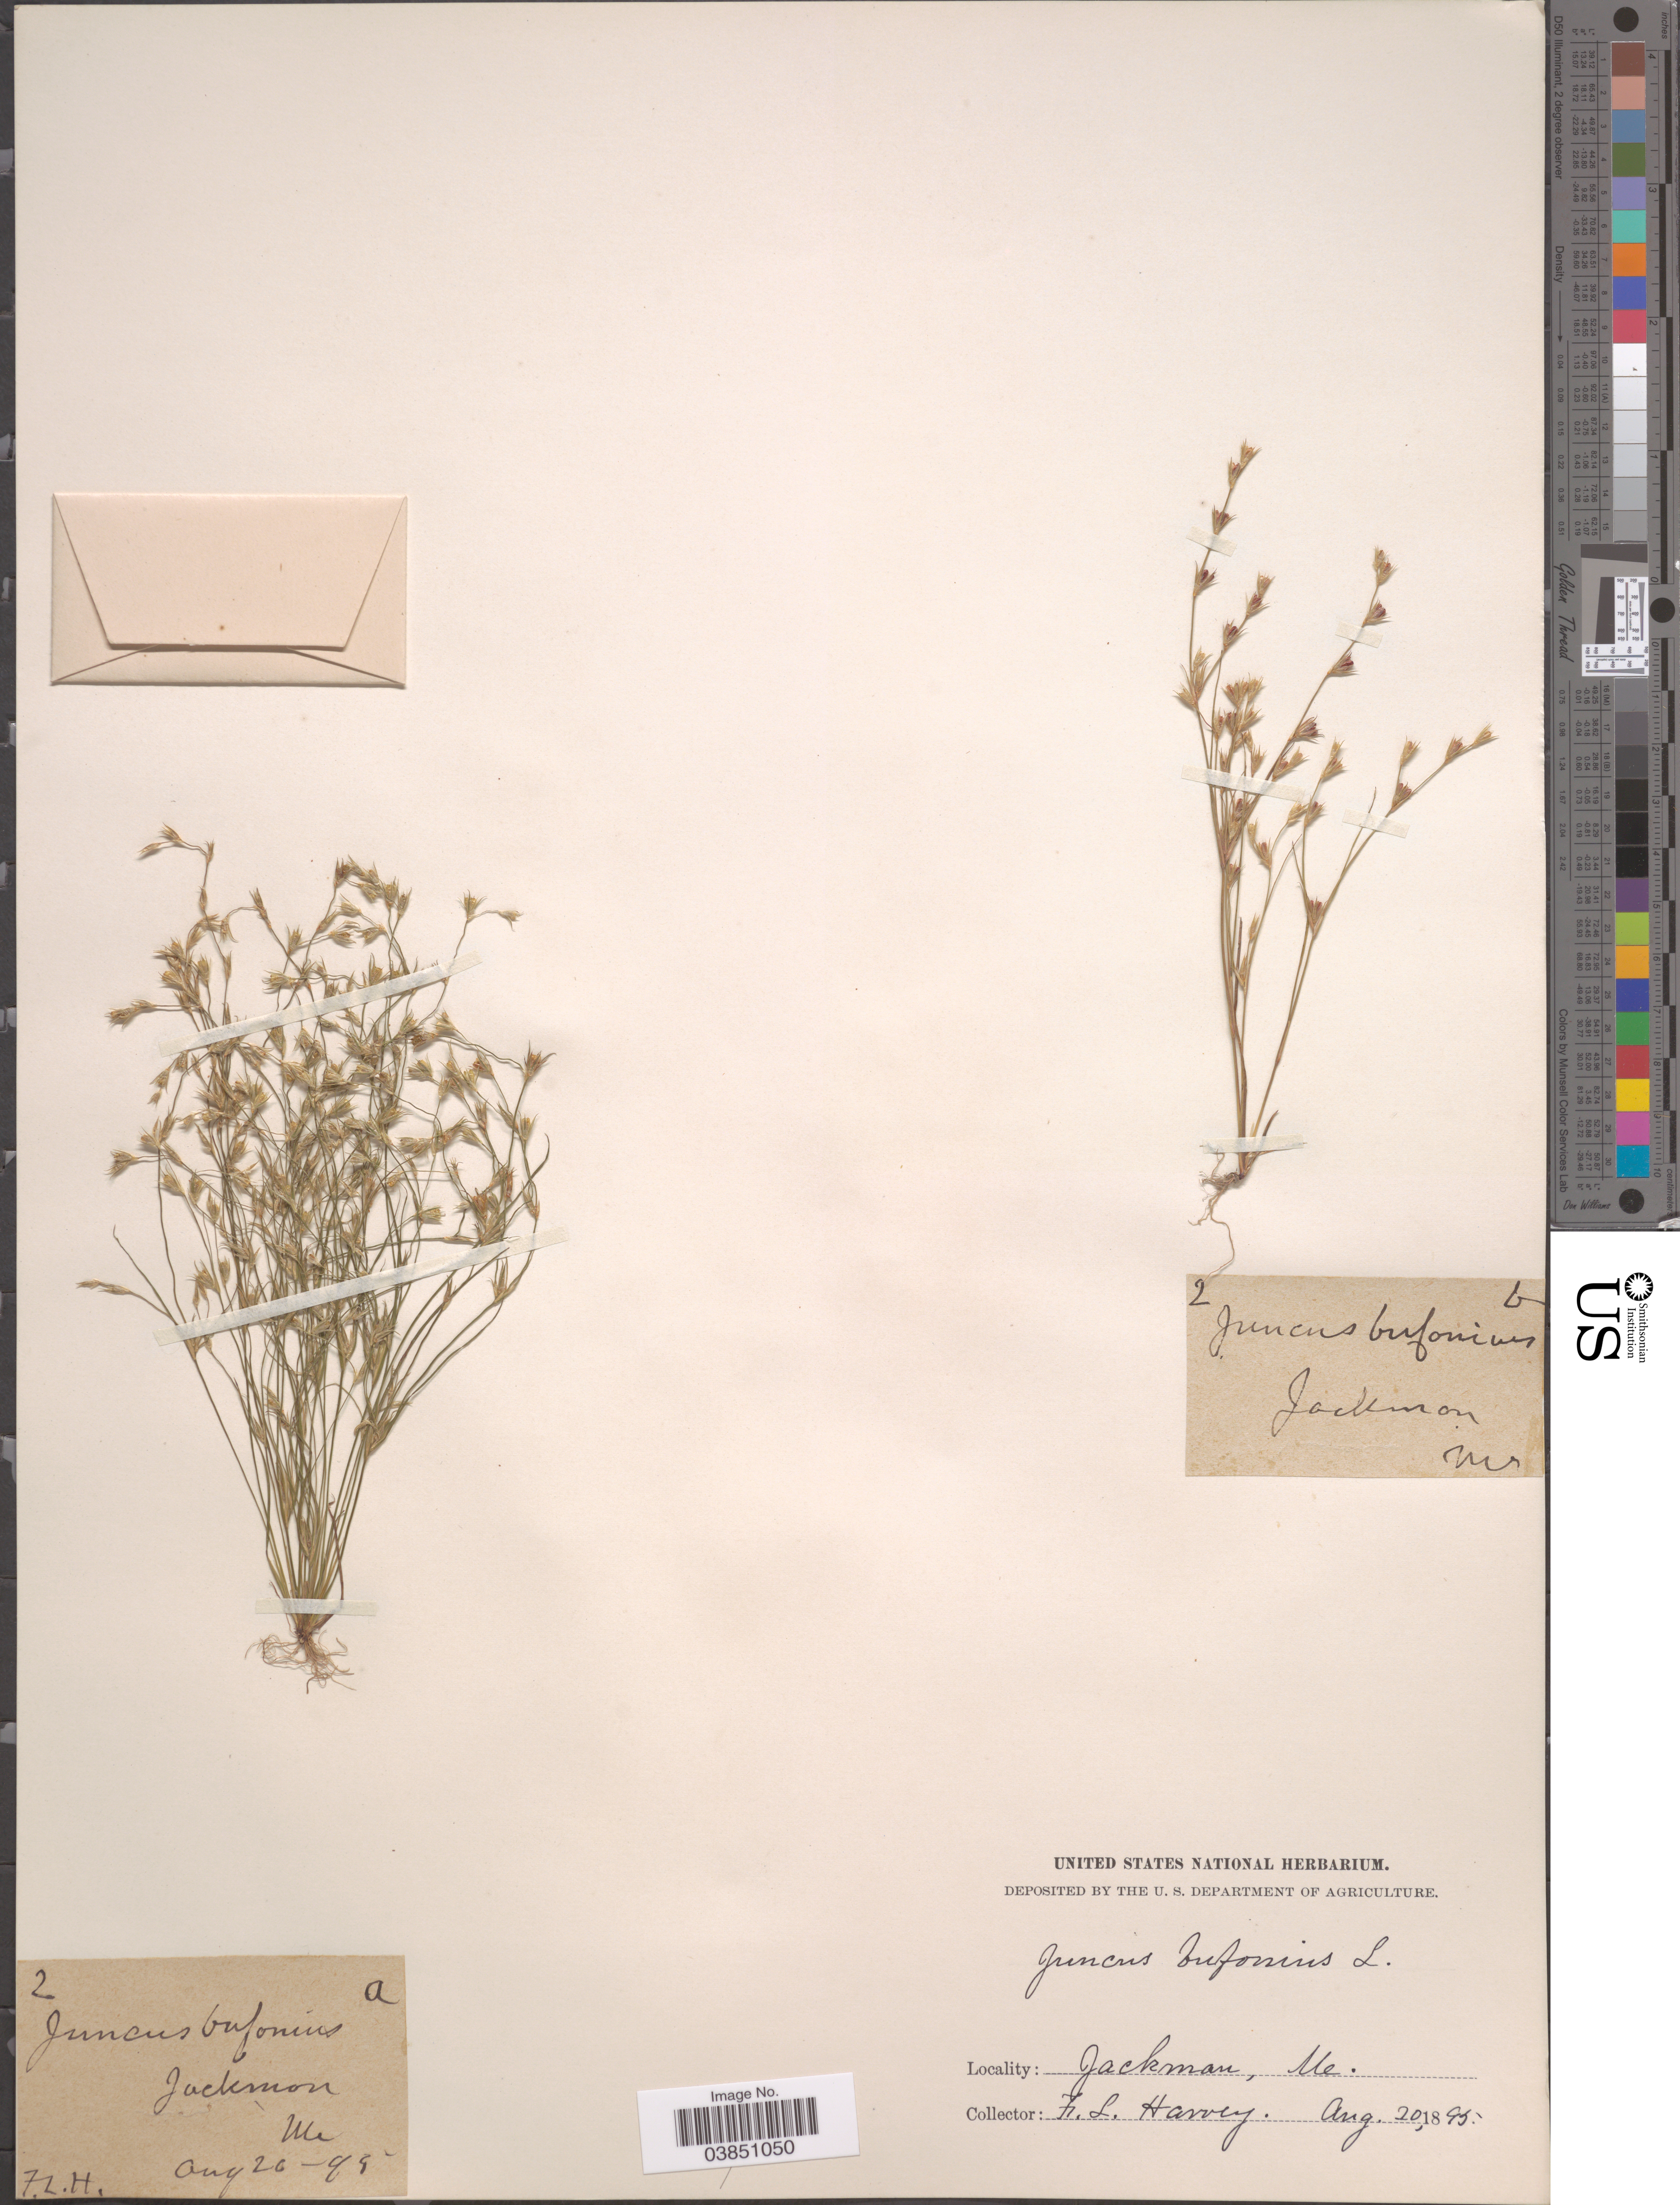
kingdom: Plantae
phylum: Tracheophyta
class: Liliopsida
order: Poales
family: Juncaceae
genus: Juncus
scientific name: Juncus bufonius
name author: L.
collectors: F. L. Harvey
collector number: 2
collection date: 1895-08-20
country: United States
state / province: Maine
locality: Jackman.